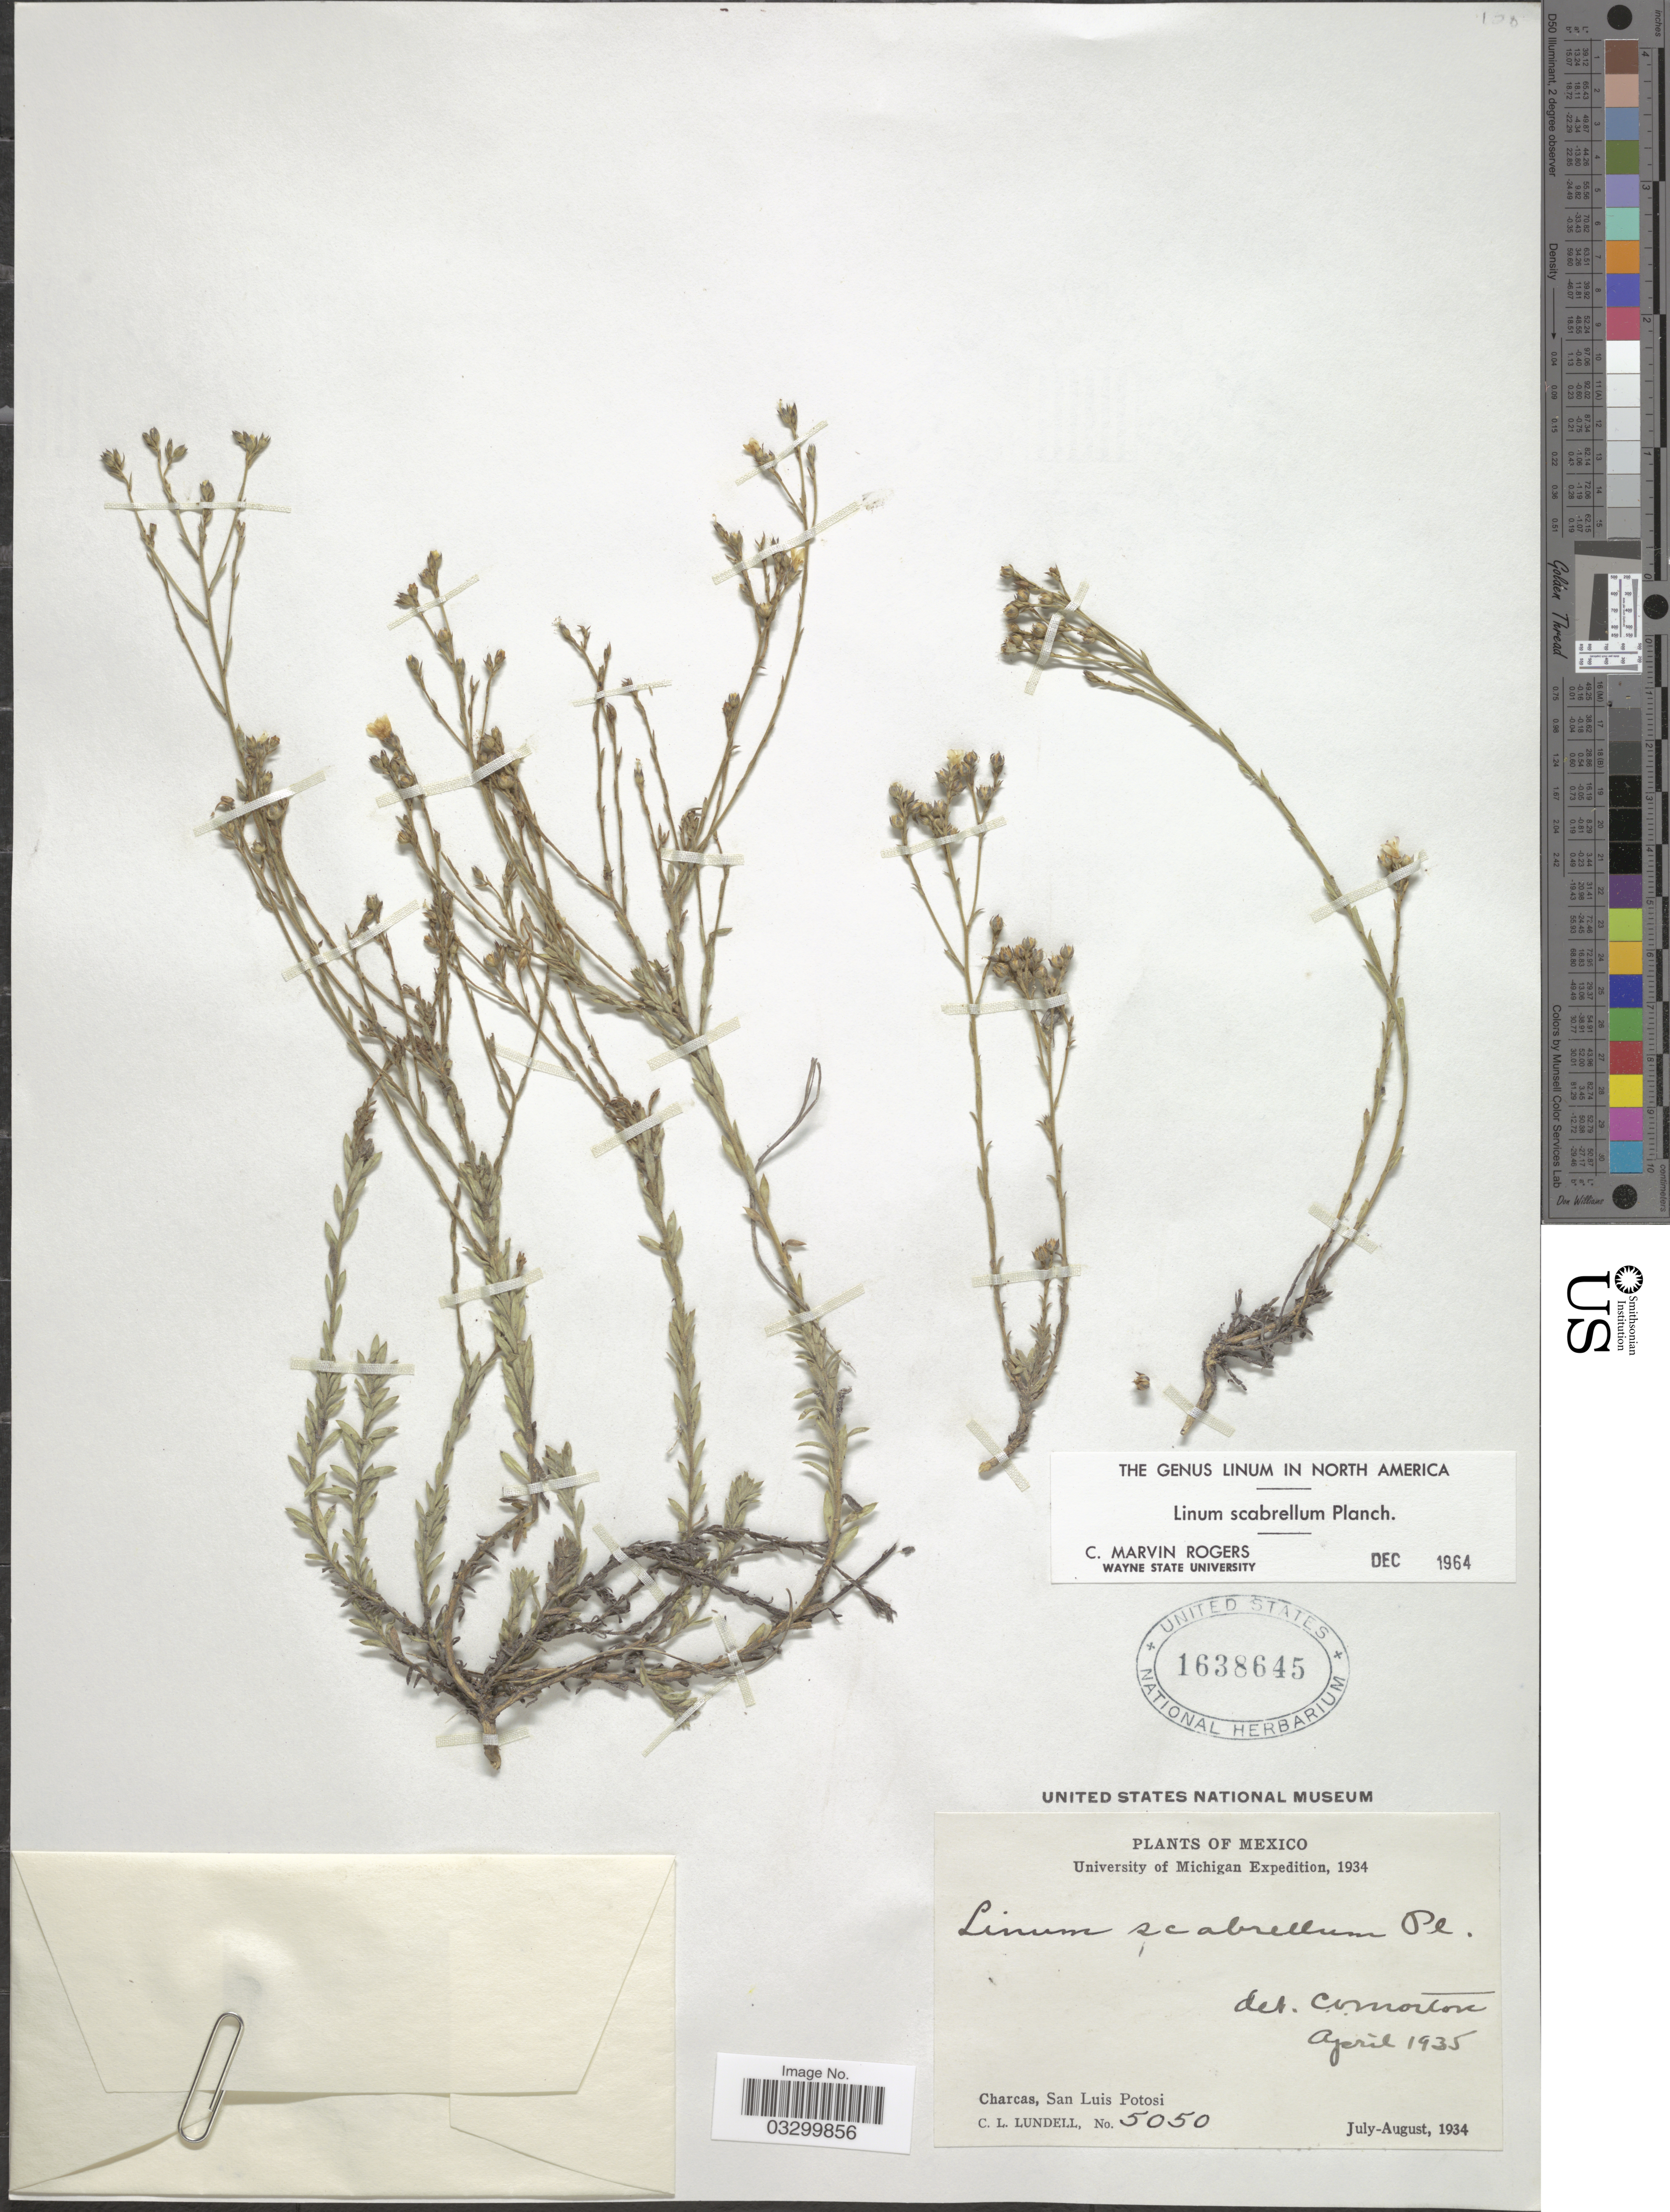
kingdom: Plantae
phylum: Tracheophyta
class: Magnoliopsida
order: Malpighiales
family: Linaceae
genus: Linum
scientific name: Linum scabrellum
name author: Planch.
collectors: C. L. Lundell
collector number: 5050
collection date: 1934-07/1934-08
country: Mexico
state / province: San Luis Potosí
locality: Charcas.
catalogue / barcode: US 1638645